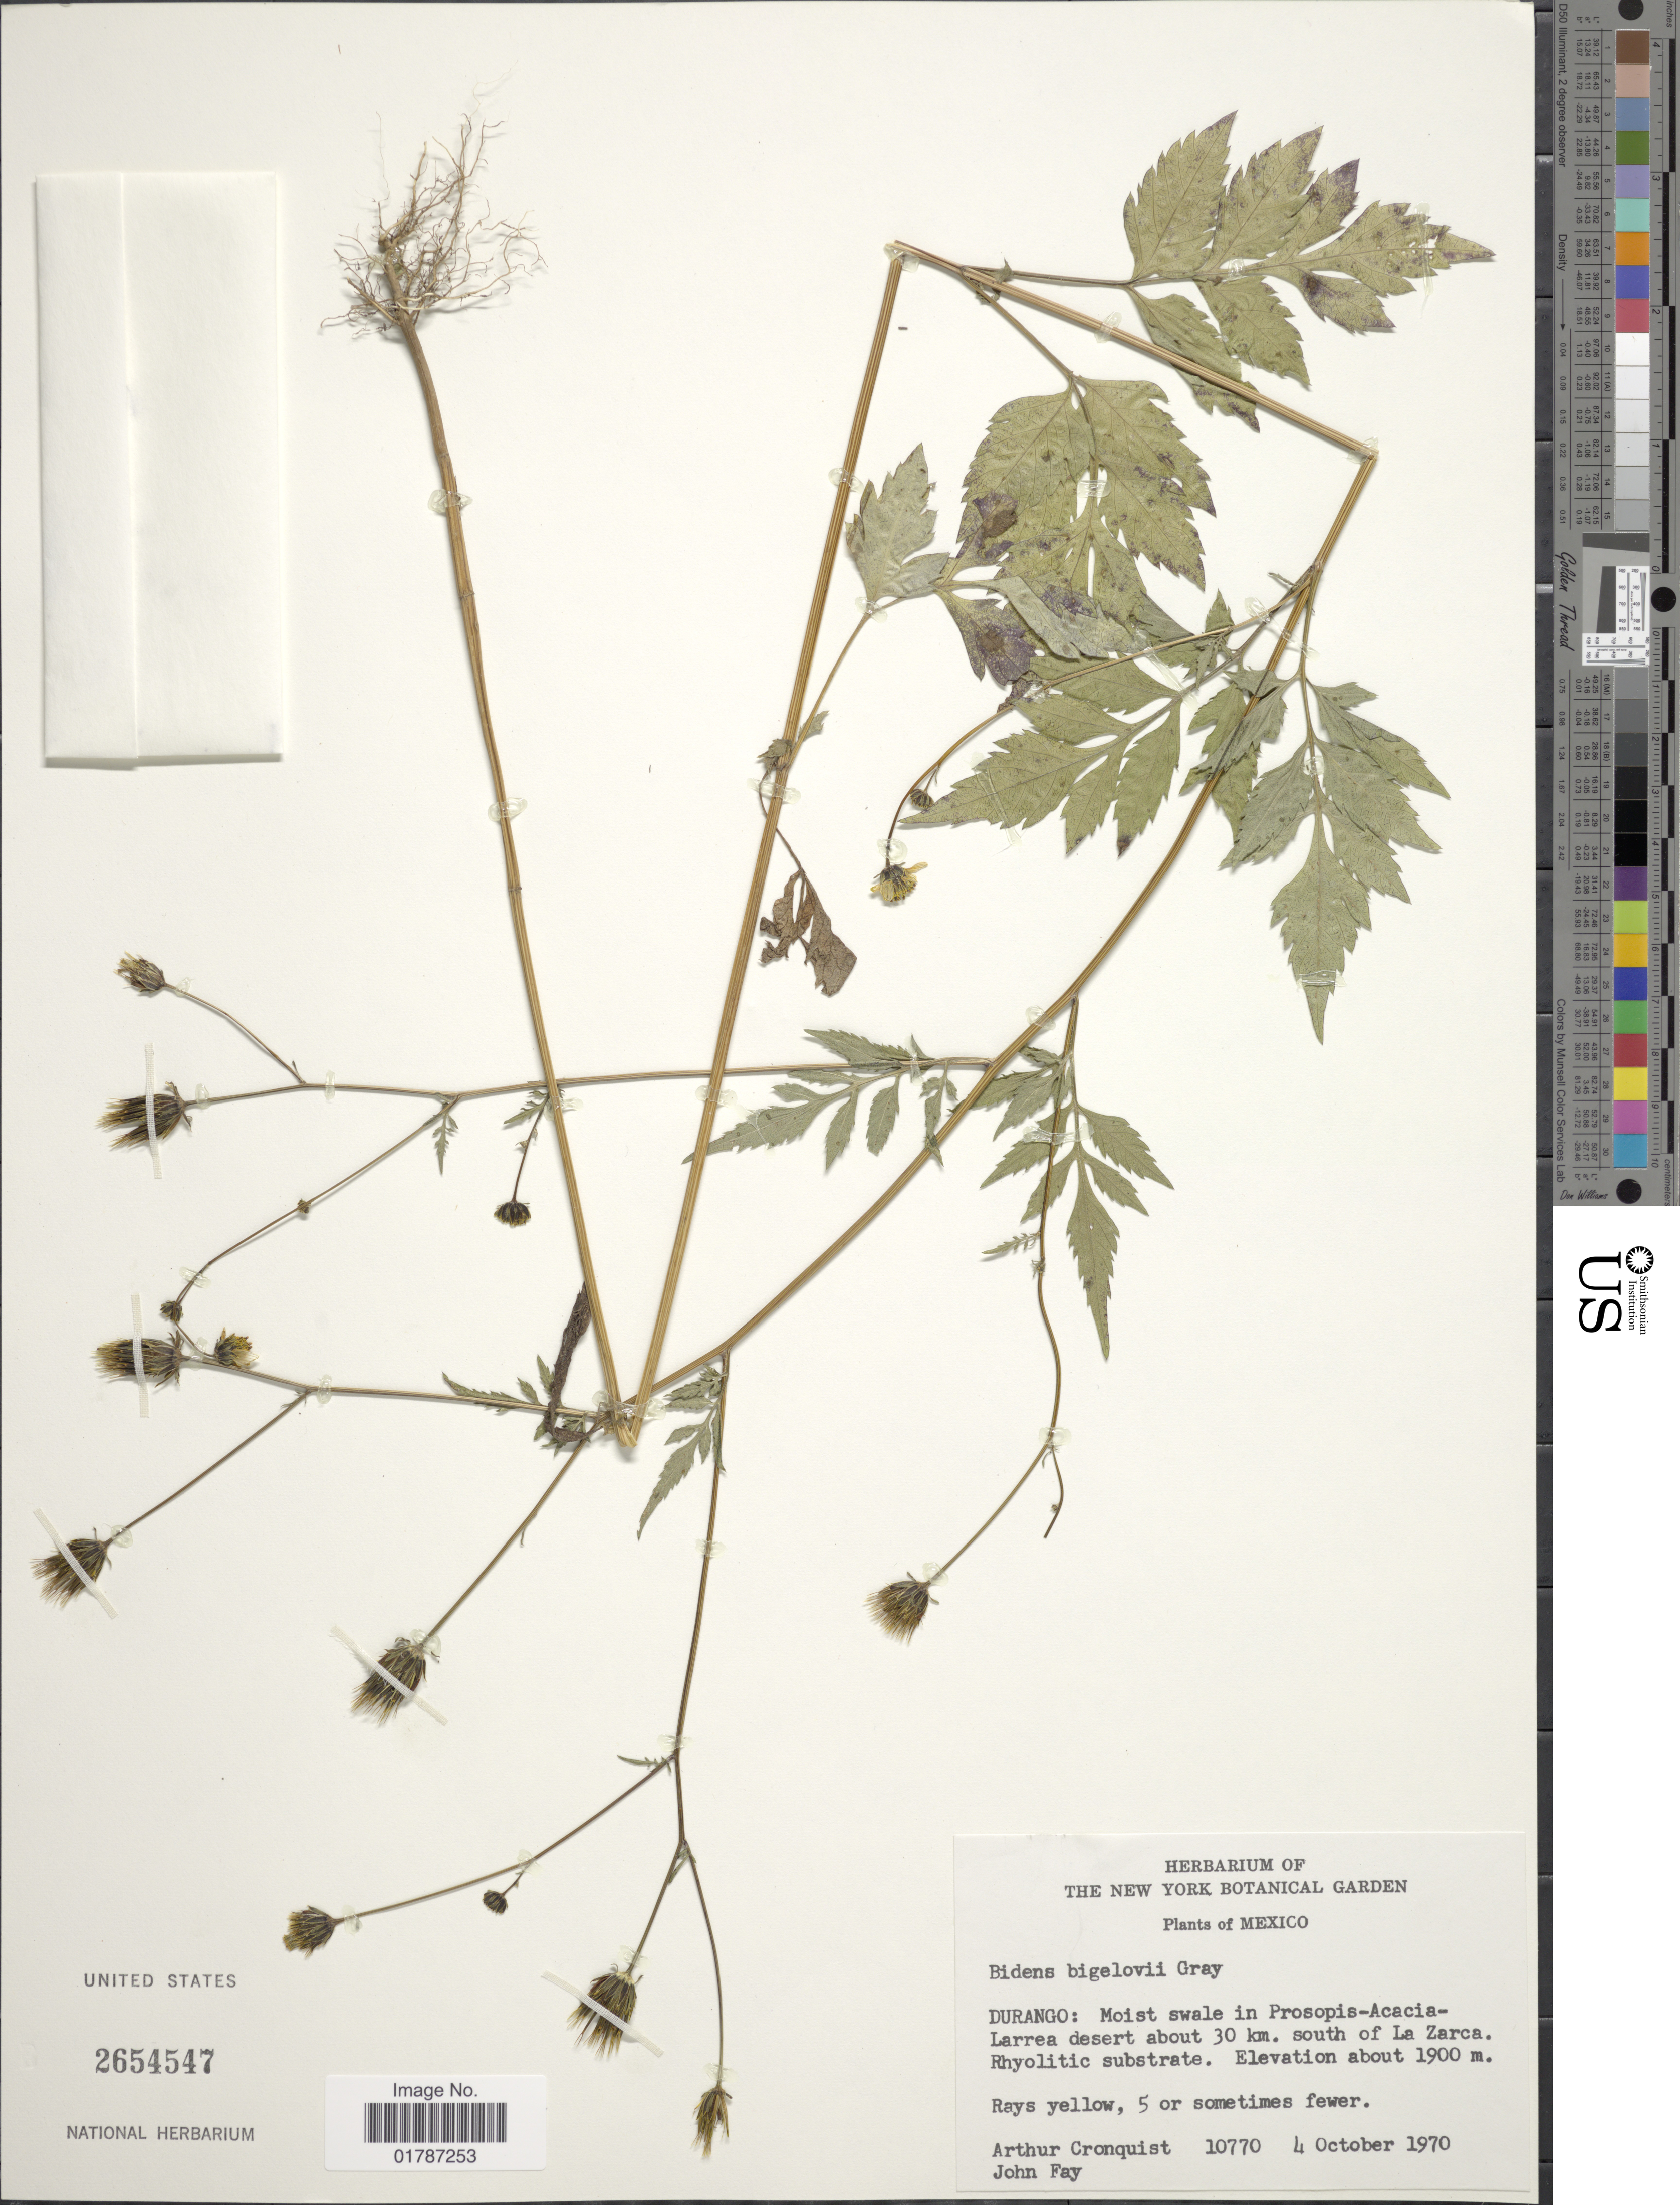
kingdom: Plantae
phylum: Tracheophyta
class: Magnoliopsida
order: Asterales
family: Asteraceae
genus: Bidens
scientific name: Bidens bigelovii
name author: A. Gray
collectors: A. J. Cronquist & J. M. Fay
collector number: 10774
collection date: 1970-10-04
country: Mexico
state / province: Durango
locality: Durango: Larrea desert about 30 km. south of La Zarca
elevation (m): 1900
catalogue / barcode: US 2654547